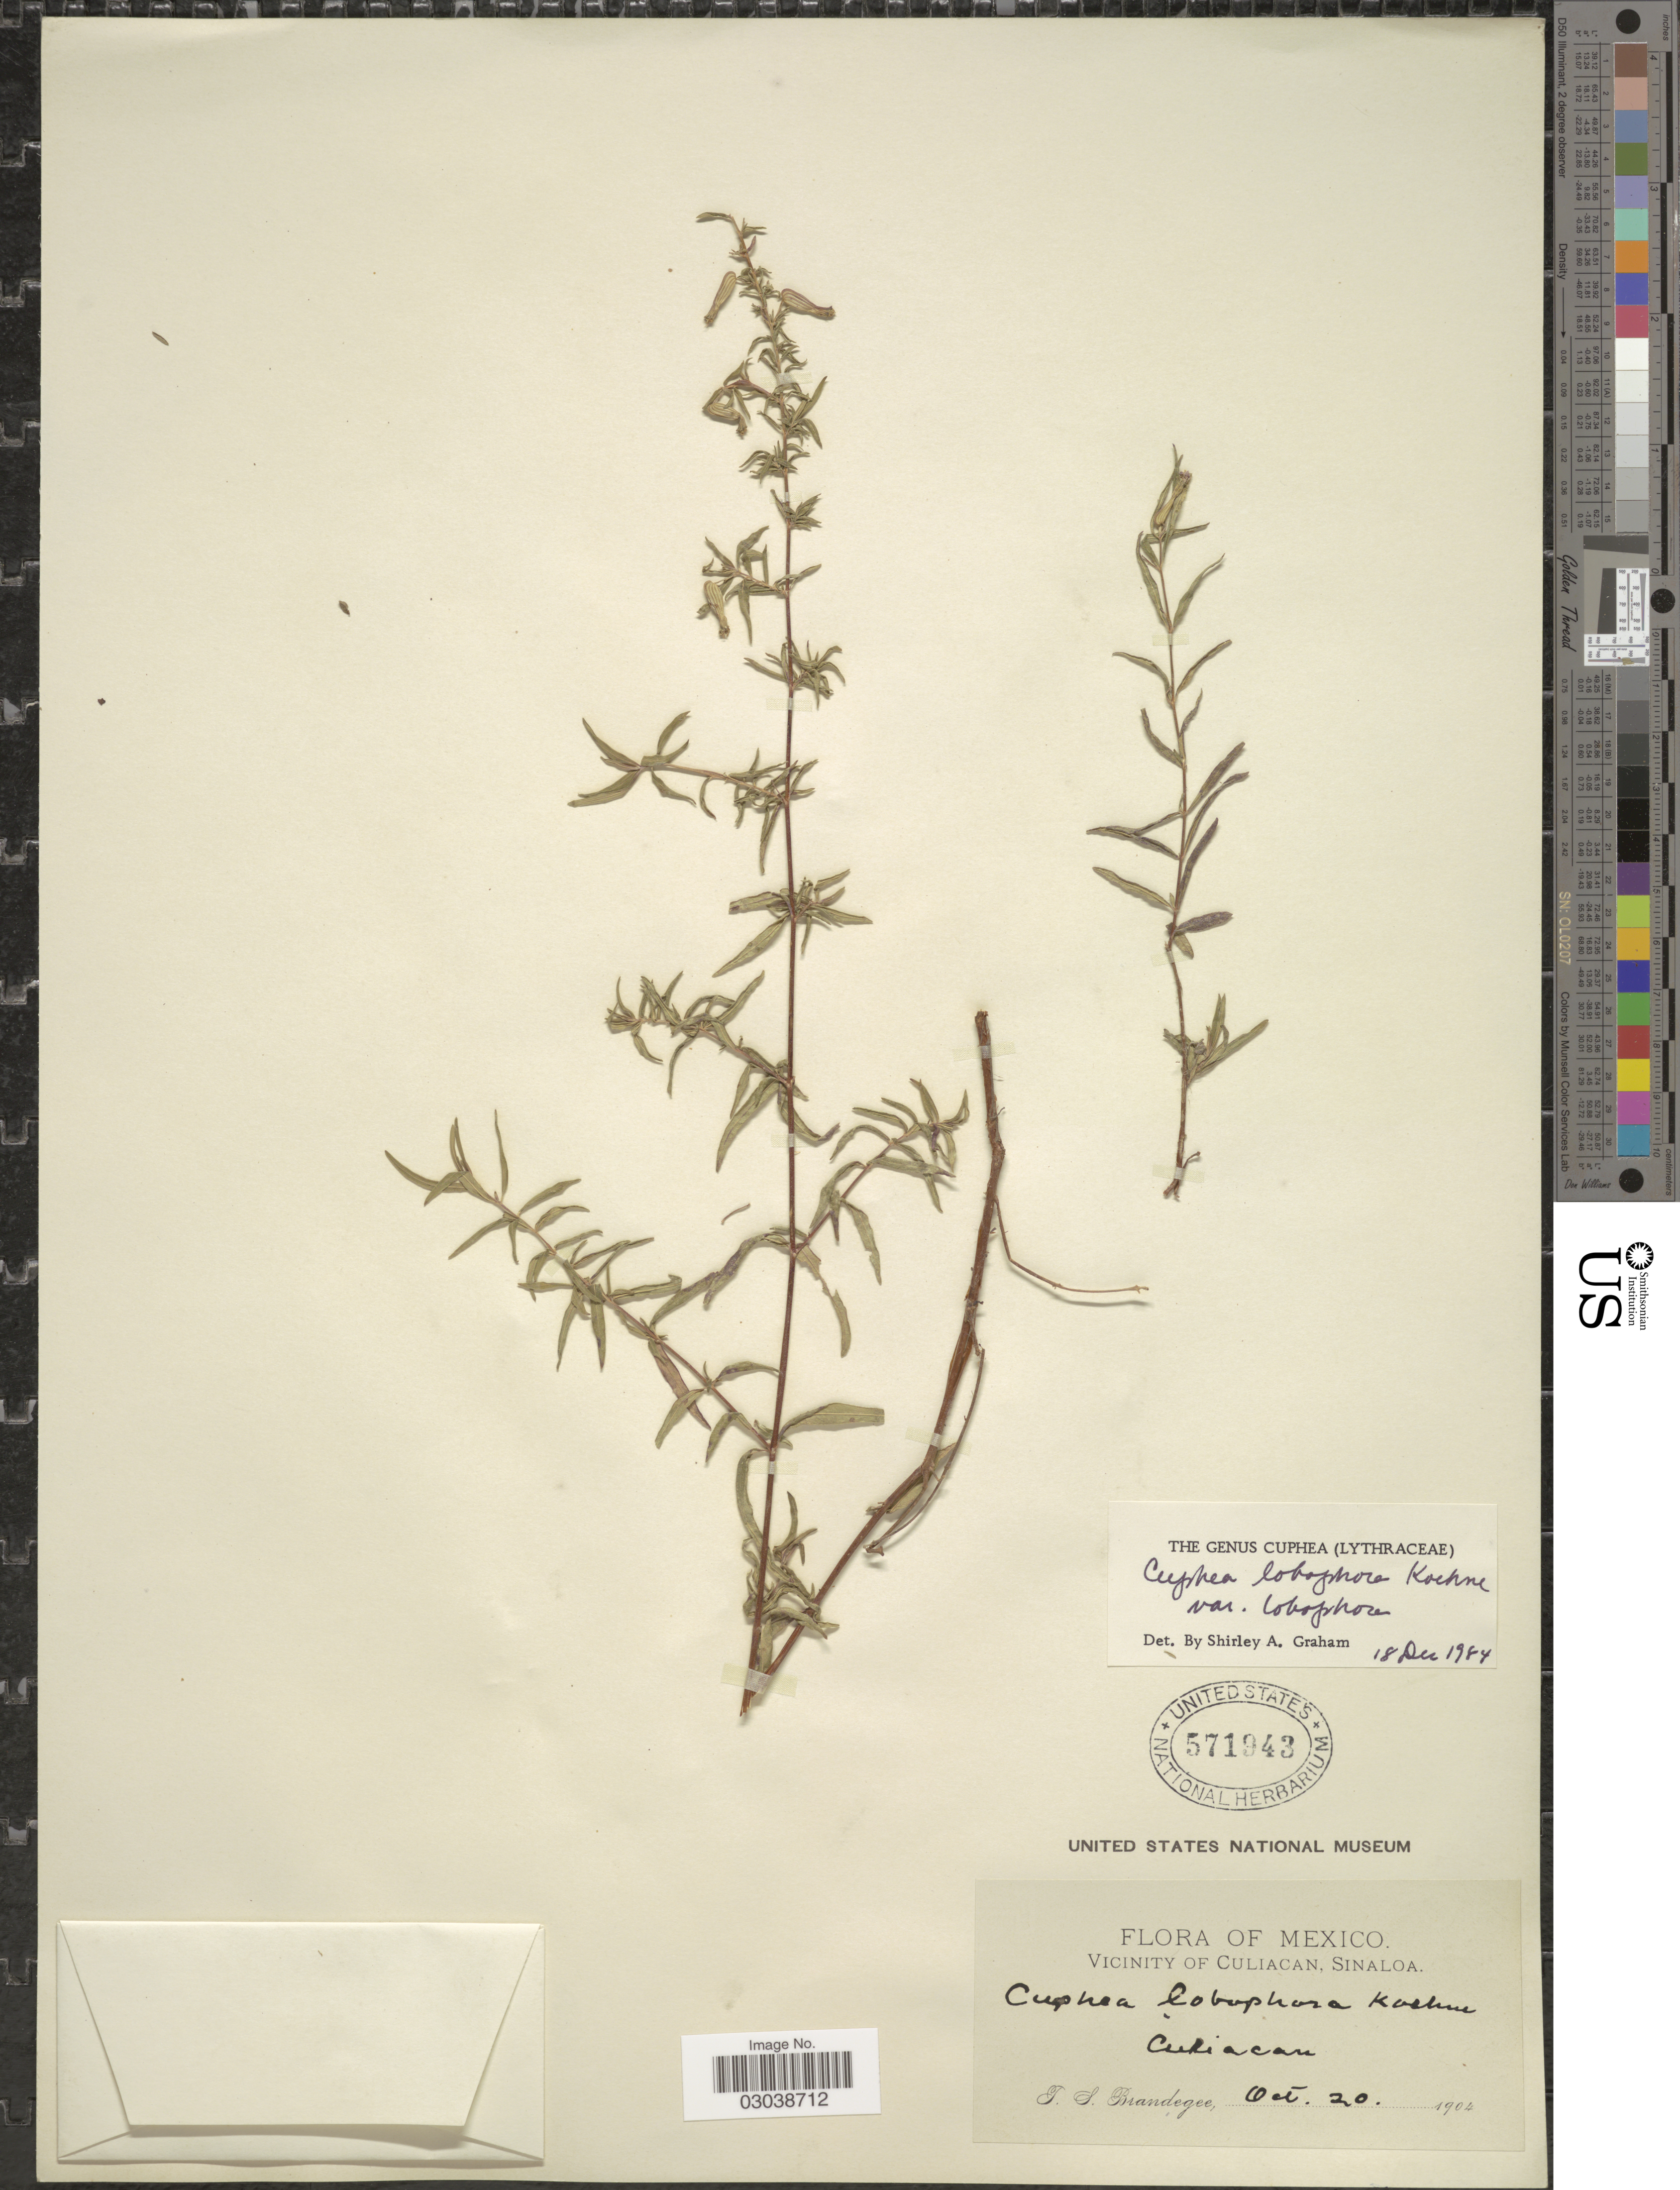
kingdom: Plantae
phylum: Tracheophyta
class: Magnoliopsida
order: Myrtales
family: Lythraceae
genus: Cuphea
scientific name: Cuphea lobophora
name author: Koehne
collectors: T. S. Brandegee (herbarium)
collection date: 1904-10-20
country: Mexico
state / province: Sinaloa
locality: Vicinity of Culiacan. Culiacan.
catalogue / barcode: US 571943